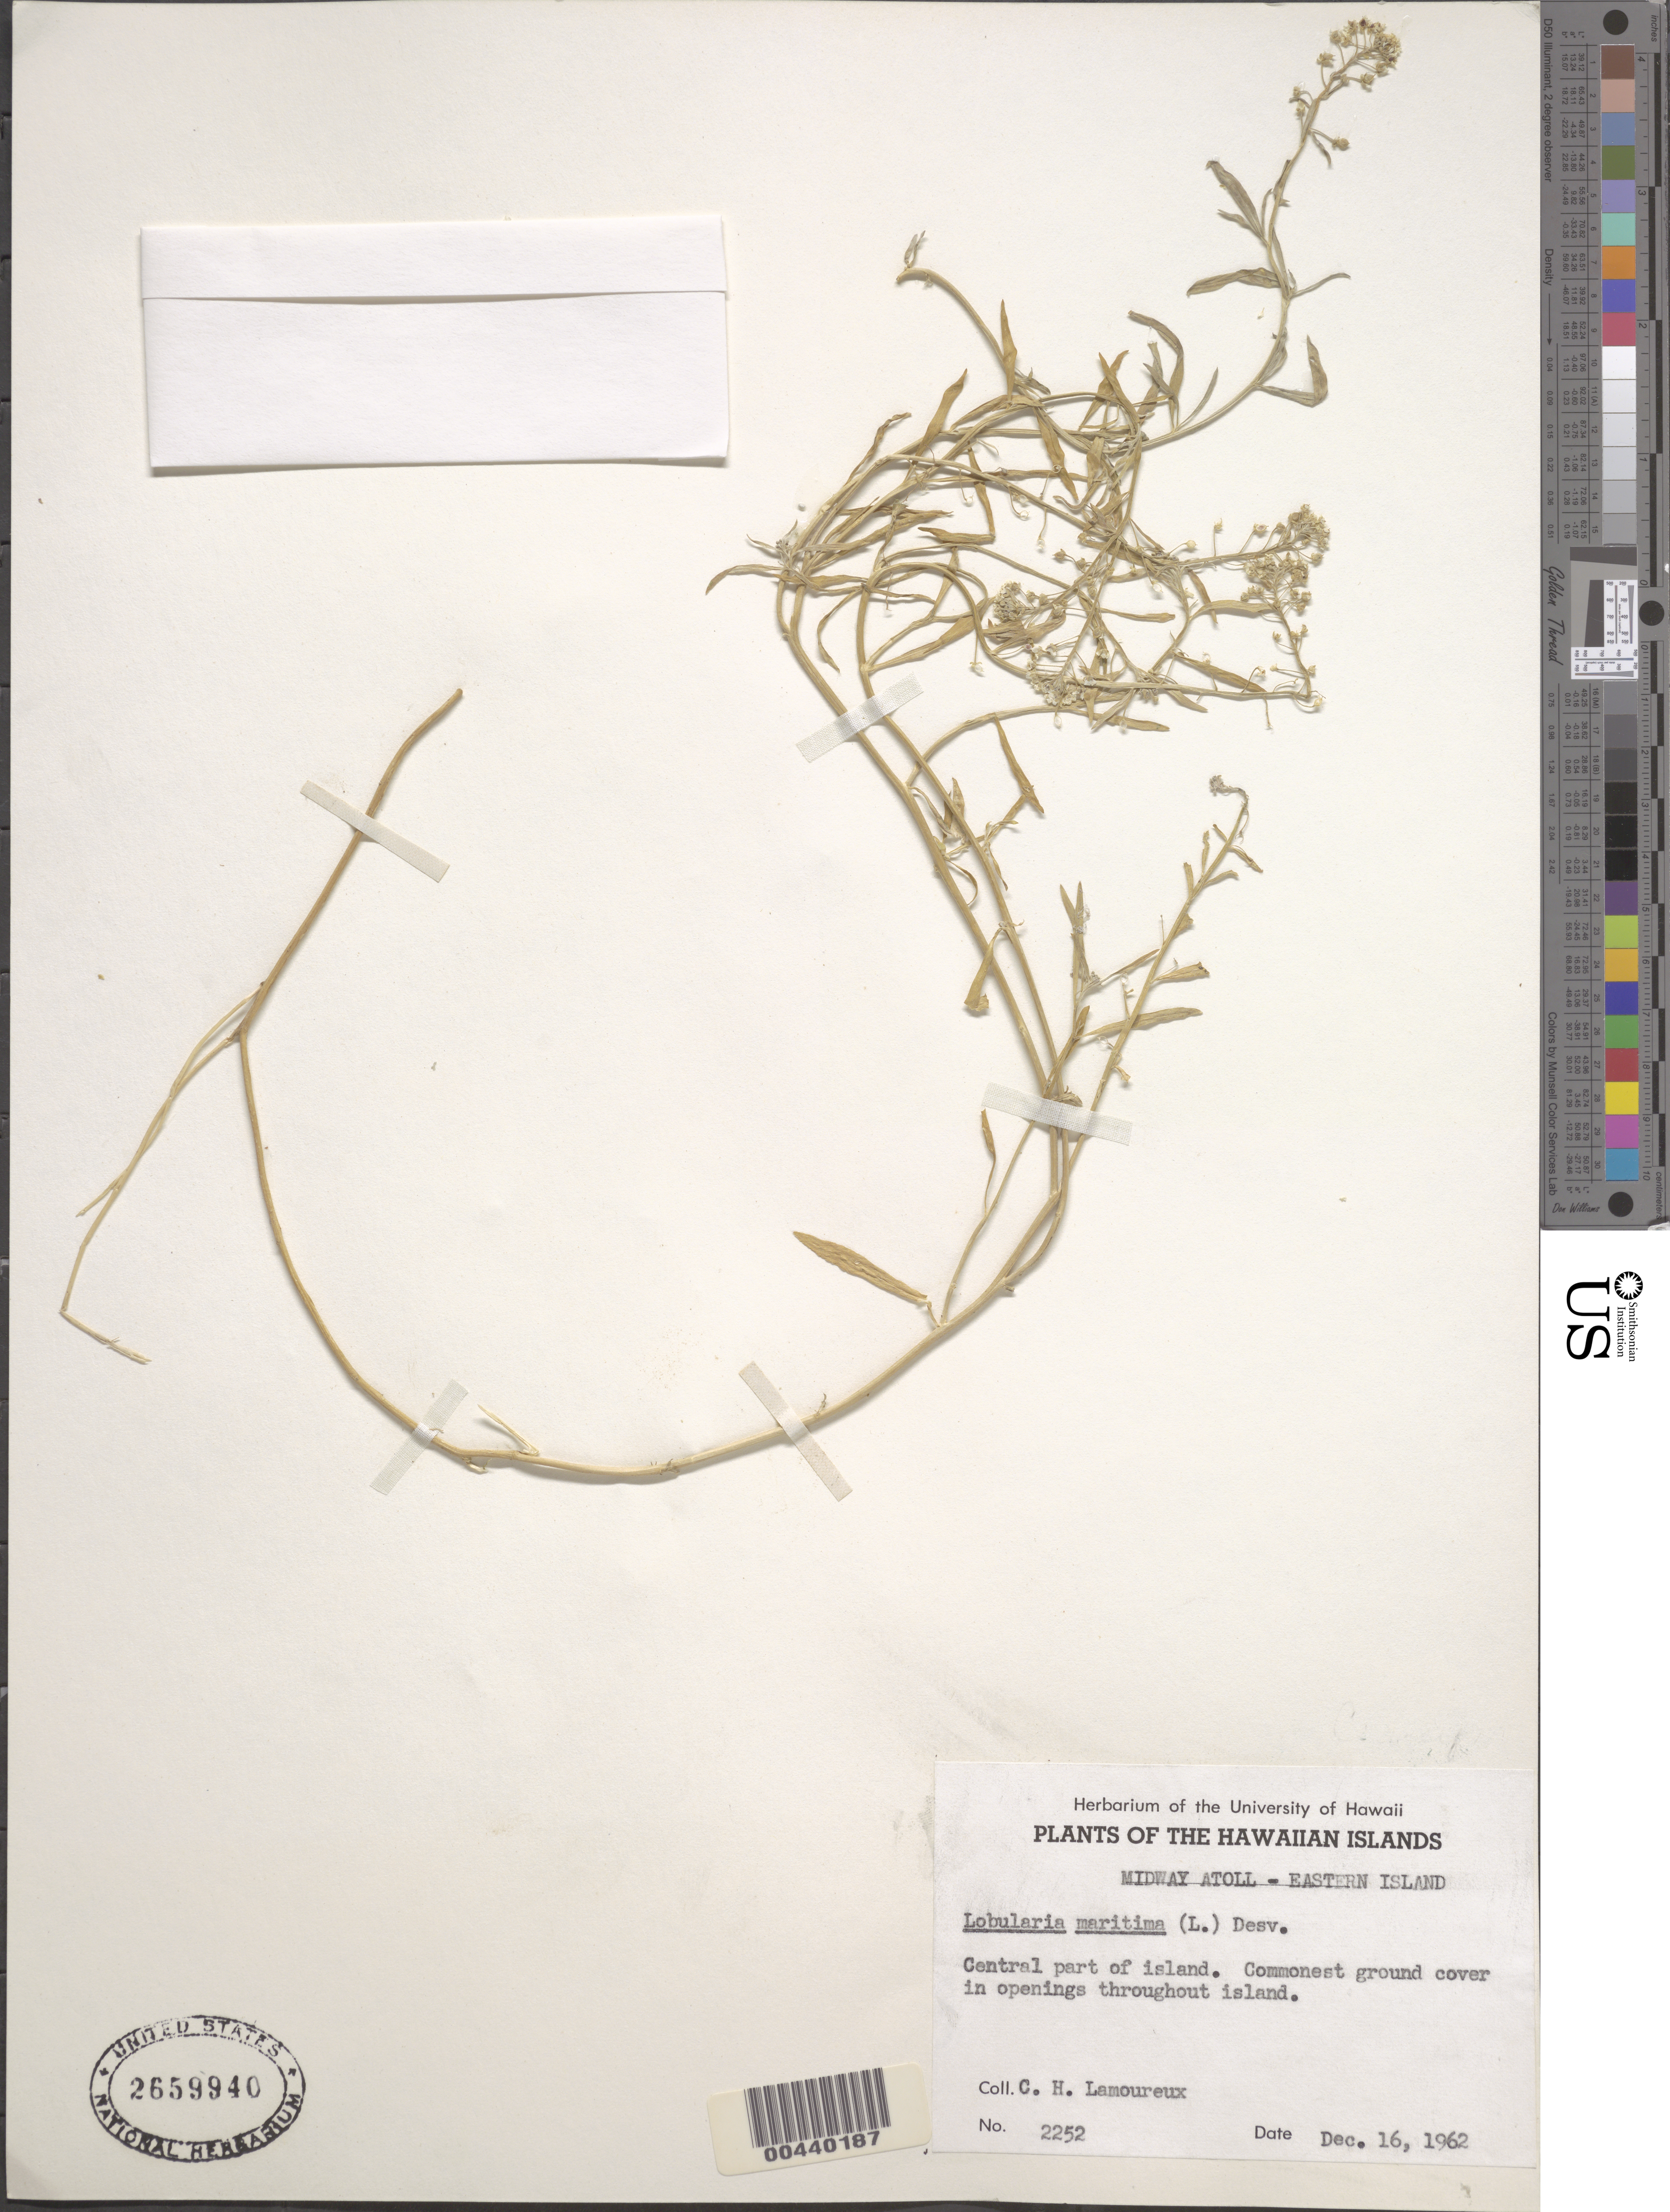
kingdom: Plantae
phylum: Tracheophyta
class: Magnoliopsida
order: Brassicales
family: Brassicaceae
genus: Lobularia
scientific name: Lobularia maritima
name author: (L.) Desv.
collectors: C. H. Lamoureux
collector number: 2252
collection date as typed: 16 Dec 1962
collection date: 1962-12-16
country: U.S. Administered Pacific Islands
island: Midway Atoll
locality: Eastern Islet, central part of island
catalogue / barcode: US 2659940